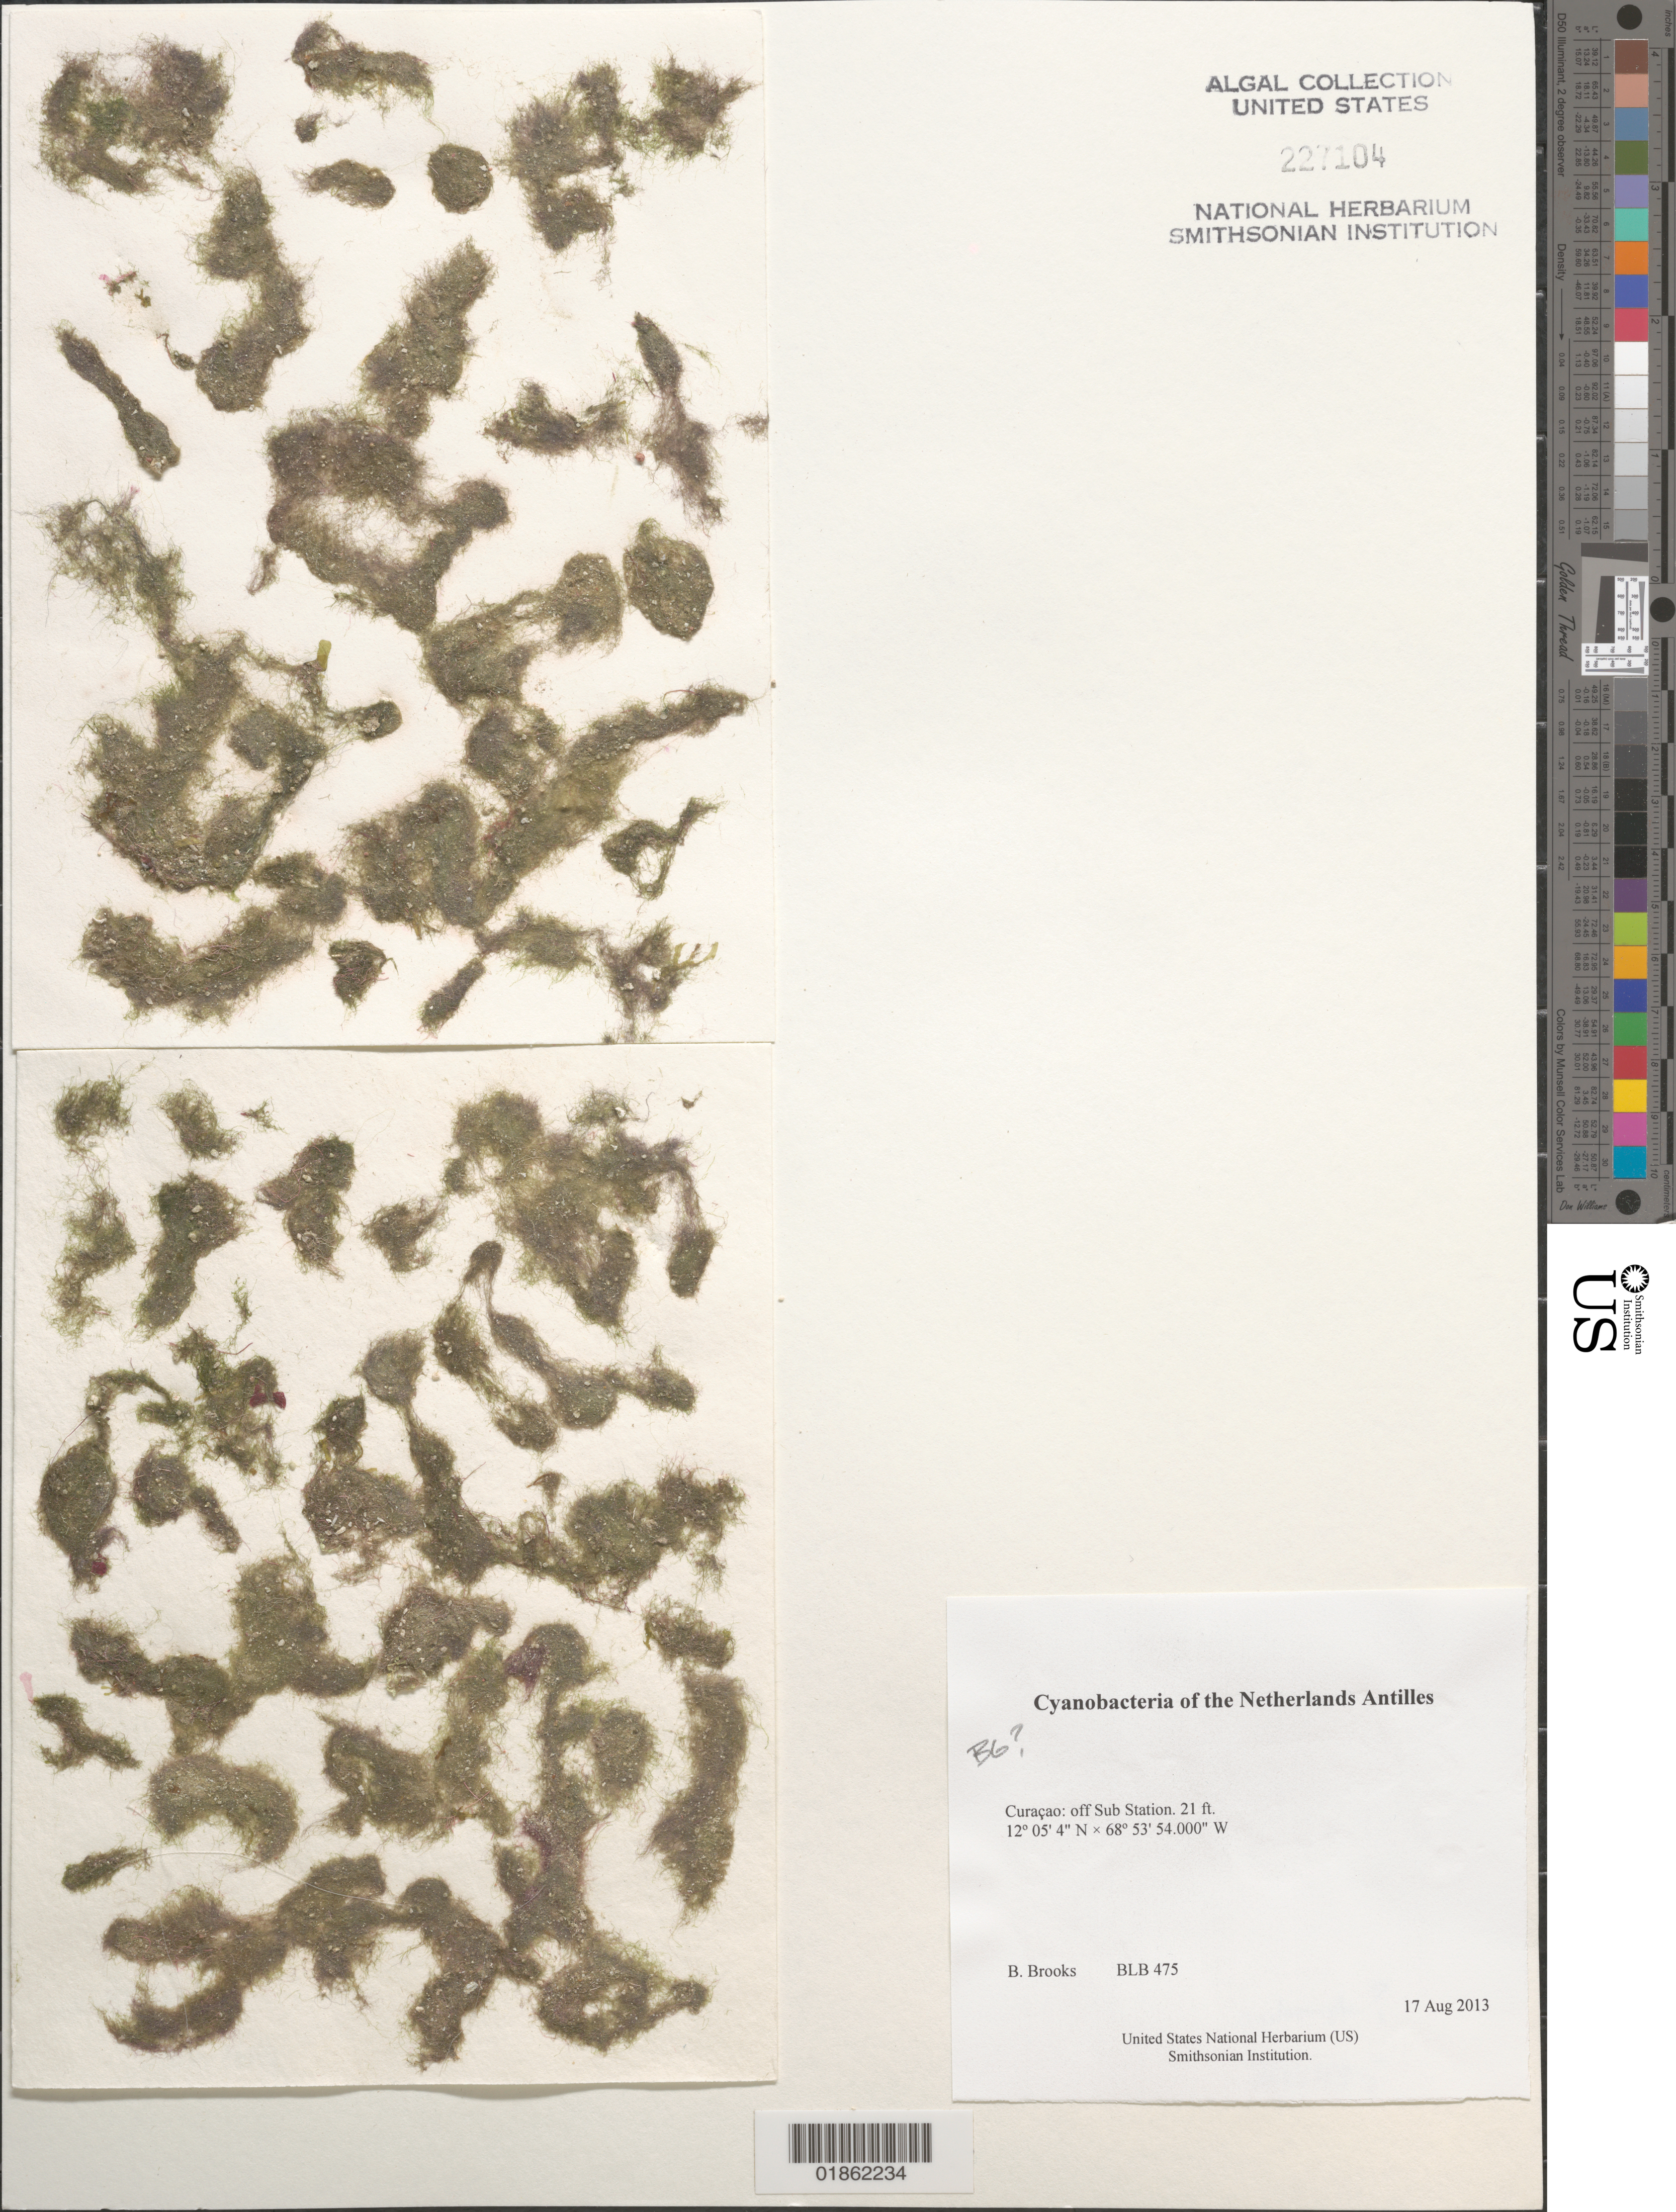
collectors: B. Brooks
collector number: BLB 475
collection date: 2013-08-17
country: Curaçao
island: Curaçao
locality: off Sub Station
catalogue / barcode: US 227104